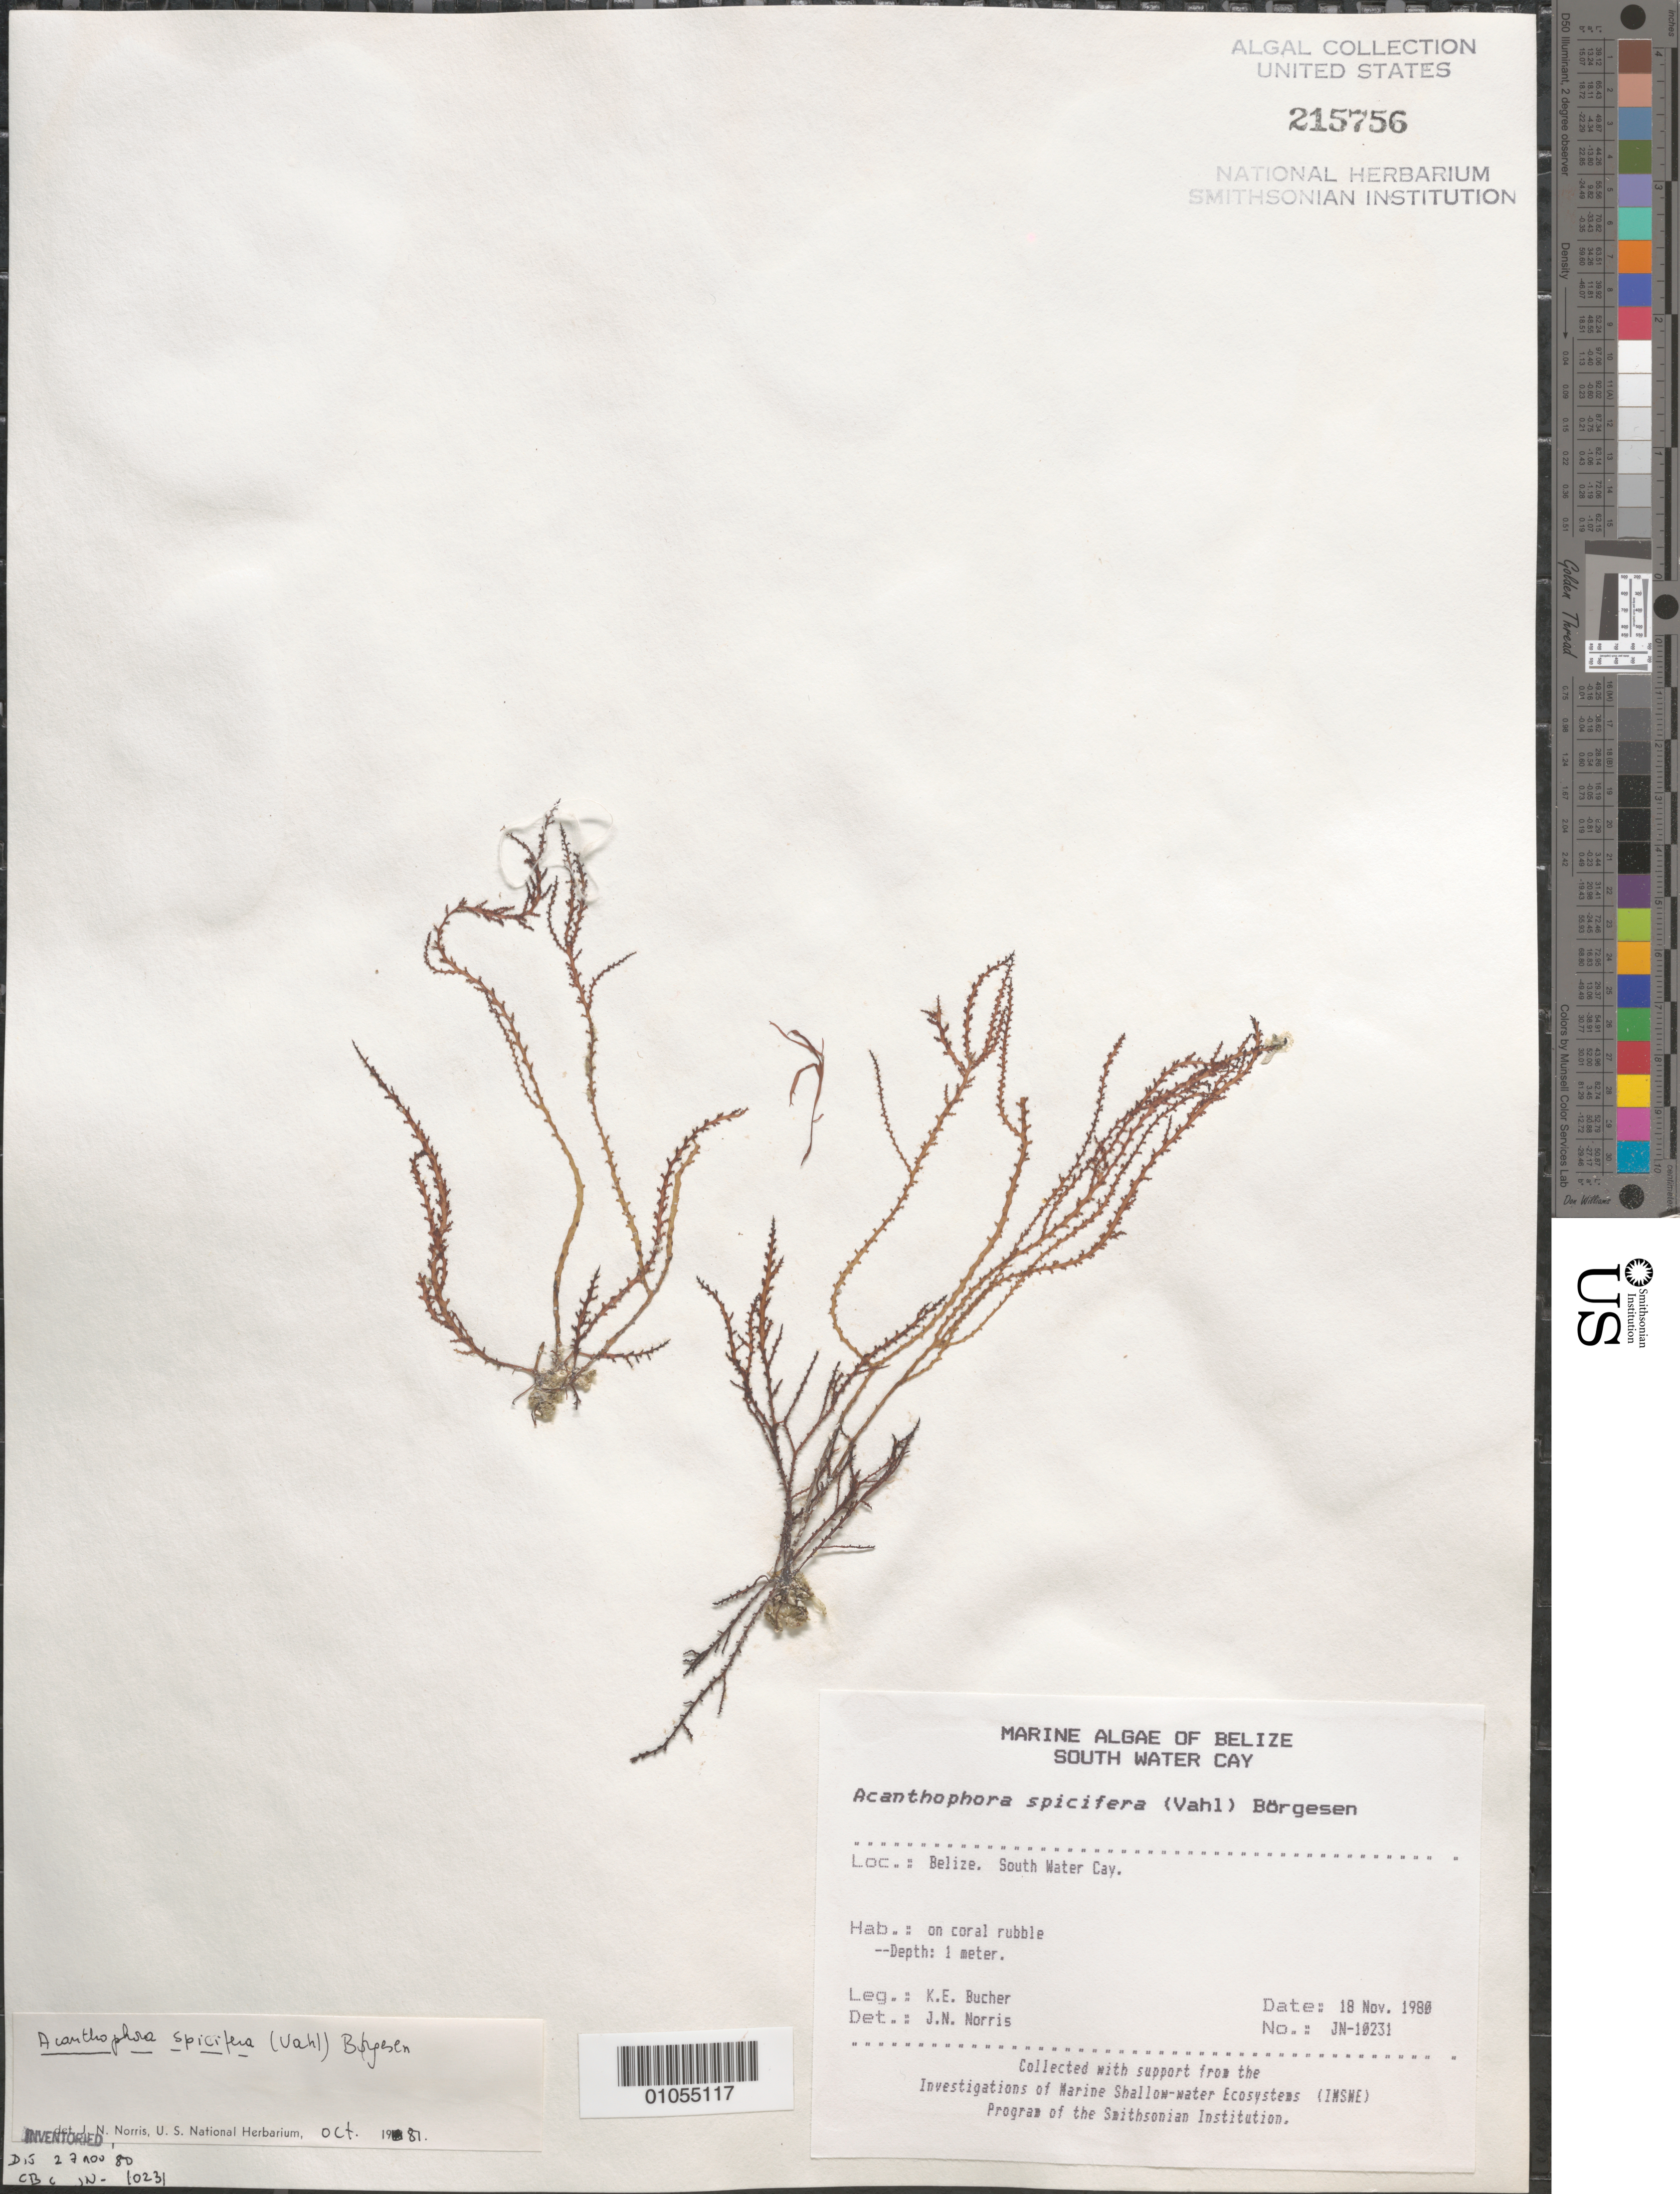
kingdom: Plantae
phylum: Rhodophyta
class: Florideophyceae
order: Ceramiales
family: Rhodomelaceae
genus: Acanthophora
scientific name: Acanthophora spicifera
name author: (Vahl) Børgesen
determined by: Norris, James N.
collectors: K. E. Bucher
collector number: JN-10231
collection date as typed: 18 Nov 1980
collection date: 1980-11-18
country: Belize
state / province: Stann Creek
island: South Water Cay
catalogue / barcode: US 215756